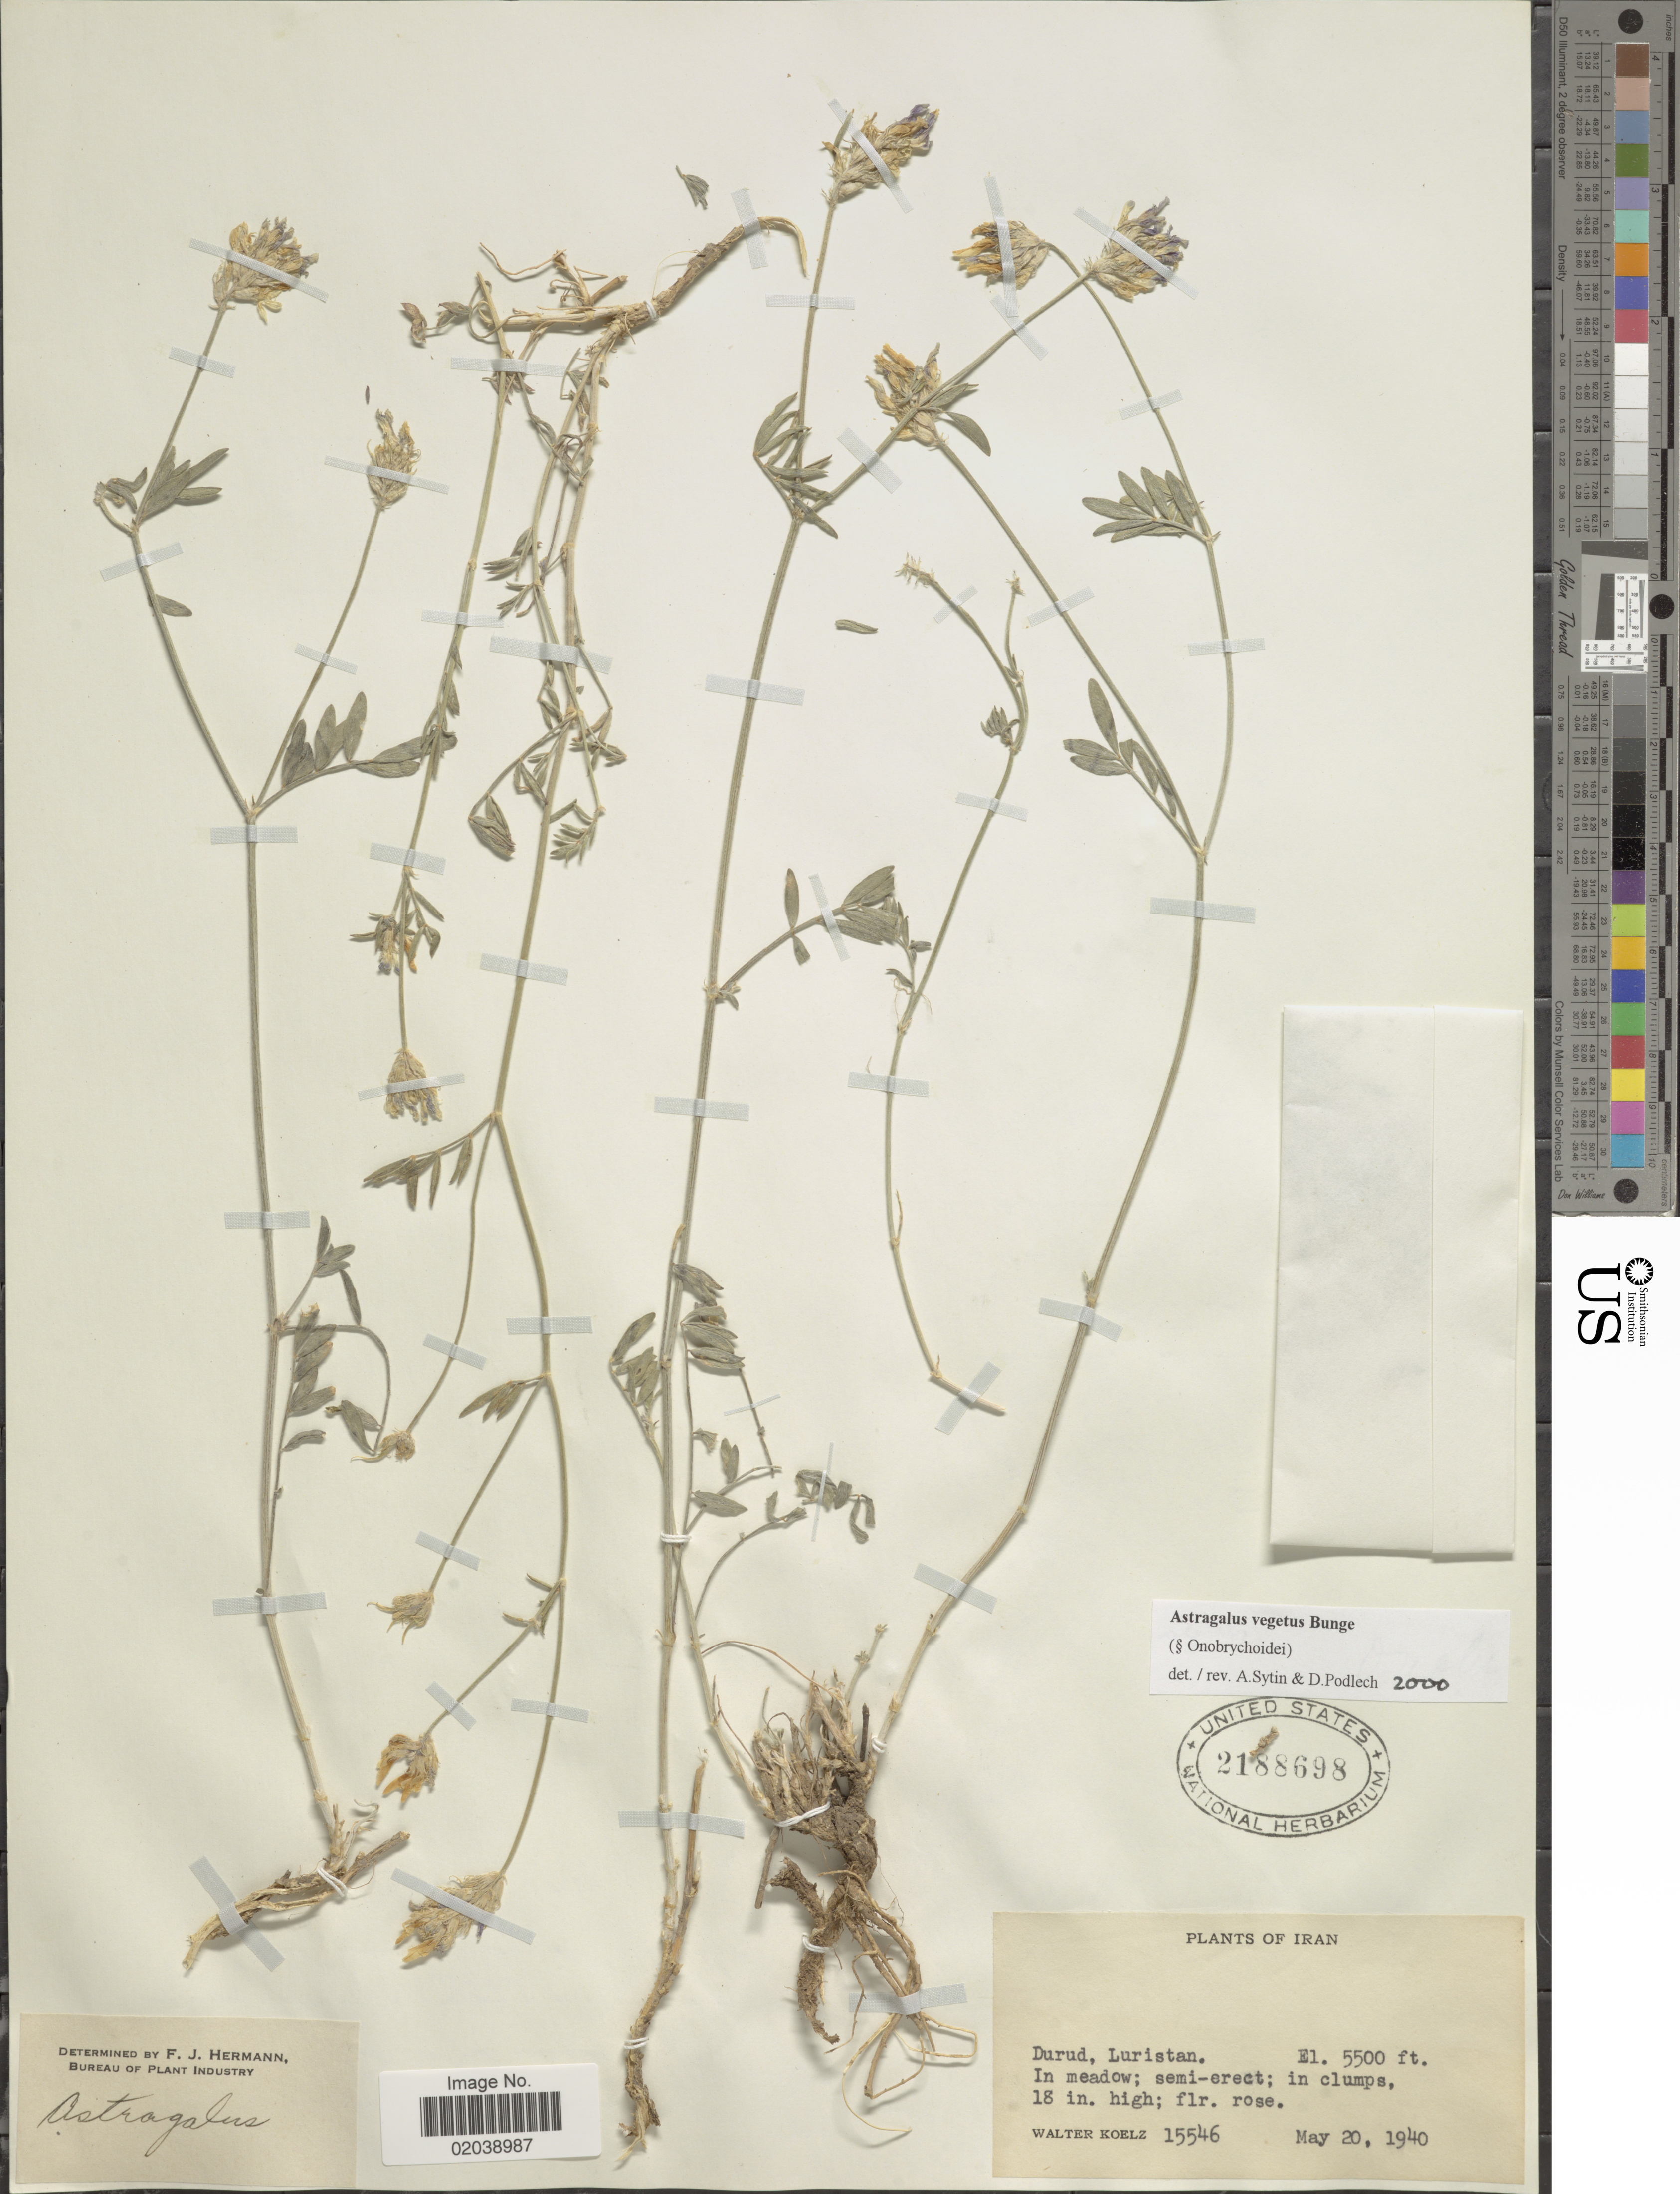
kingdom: Plantae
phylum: Tracheophyta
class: Magnoliopsida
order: Fabales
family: Fabaceae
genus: Astragalus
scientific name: Astragalus vegetus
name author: Bunge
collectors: W. N. Koelz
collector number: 15546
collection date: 1940-05-20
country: Iran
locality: Durud, Luristan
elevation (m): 1676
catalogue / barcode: US 2188698